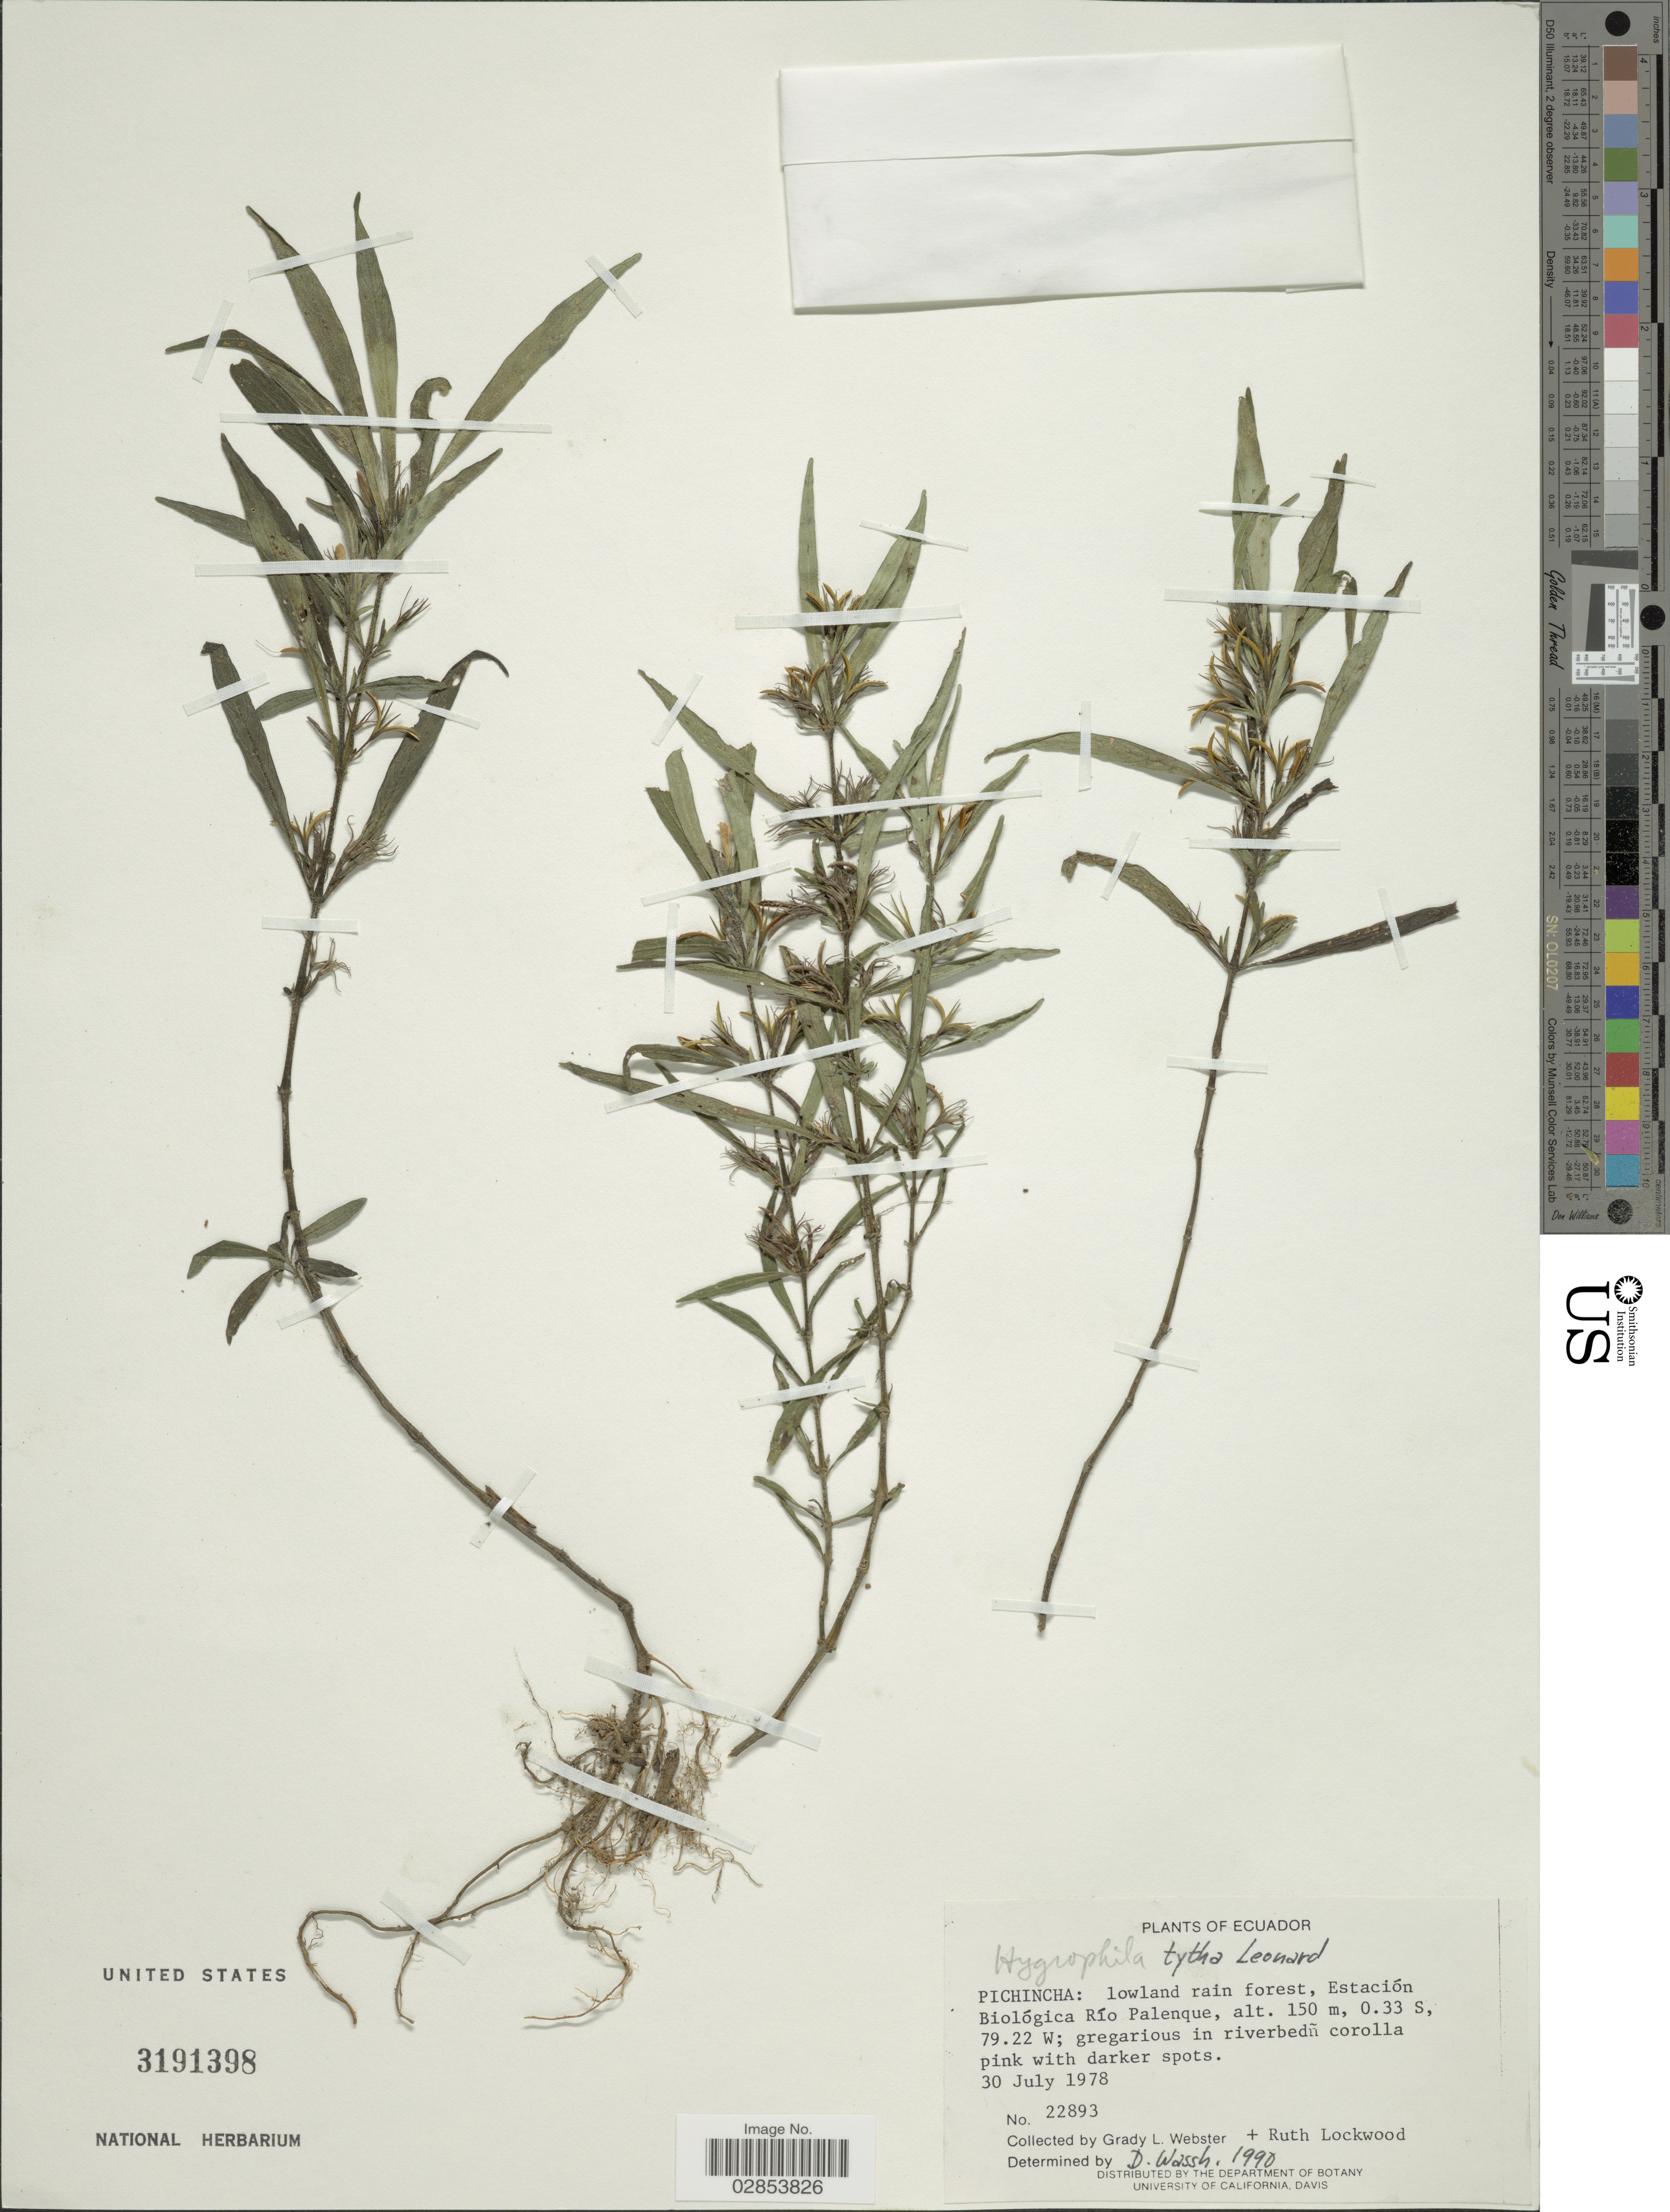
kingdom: Plantae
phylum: Tracheophyta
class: Magnoliopsida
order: Lamiales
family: Acanthaceae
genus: Hygrophila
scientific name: Hygrophila costata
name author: Nees & T. Nees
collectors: G. L. Webster & R. Lockwood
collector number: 22893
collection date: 1978-07-30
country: Ecuador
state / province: Pichincha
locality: Lowland rain forest, Estación Biológica Río Palenque.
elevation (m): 150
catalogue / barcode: US 3191398